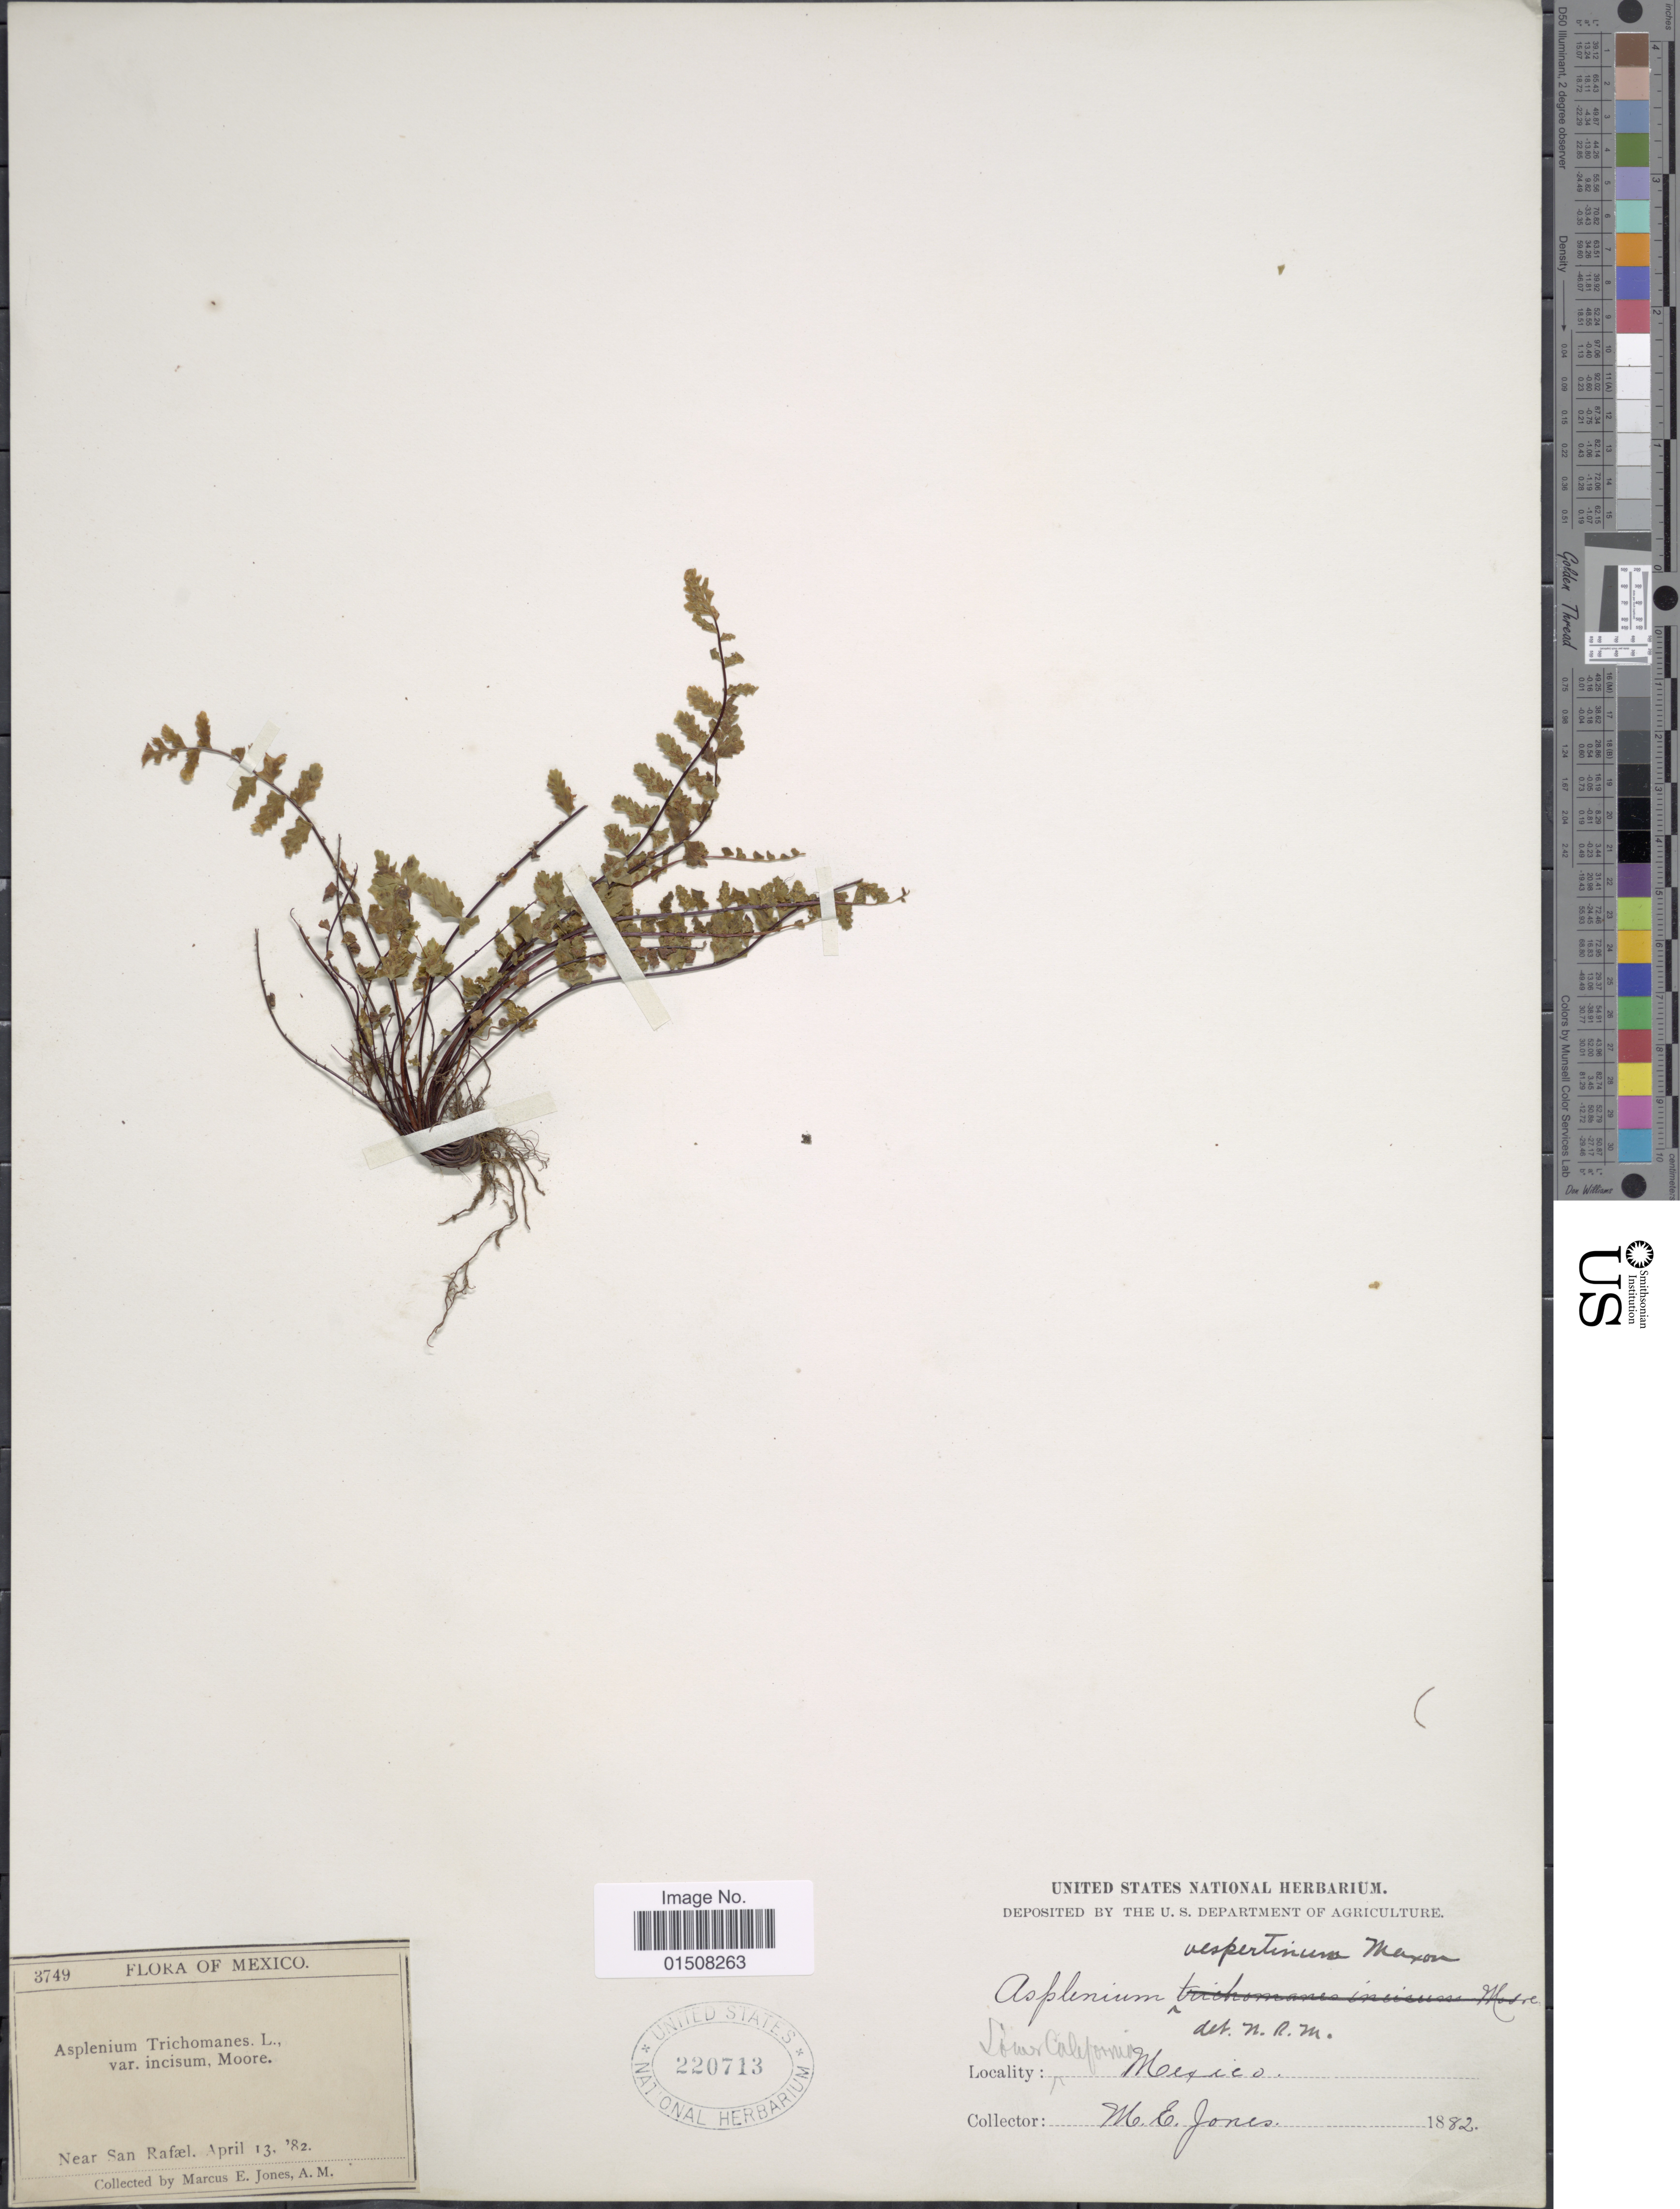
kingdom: Plantae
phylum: Tracheophyta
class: Polypodiopsida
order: Polypodiales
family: Aspleniaceae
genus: Asplenium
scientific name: Asplenium vespertinum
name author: Maxon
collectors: M. E. Jones & A.M.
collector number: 3749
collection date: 1882-04-13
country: Mexico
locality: Near San Rafael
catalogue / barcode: US 220713